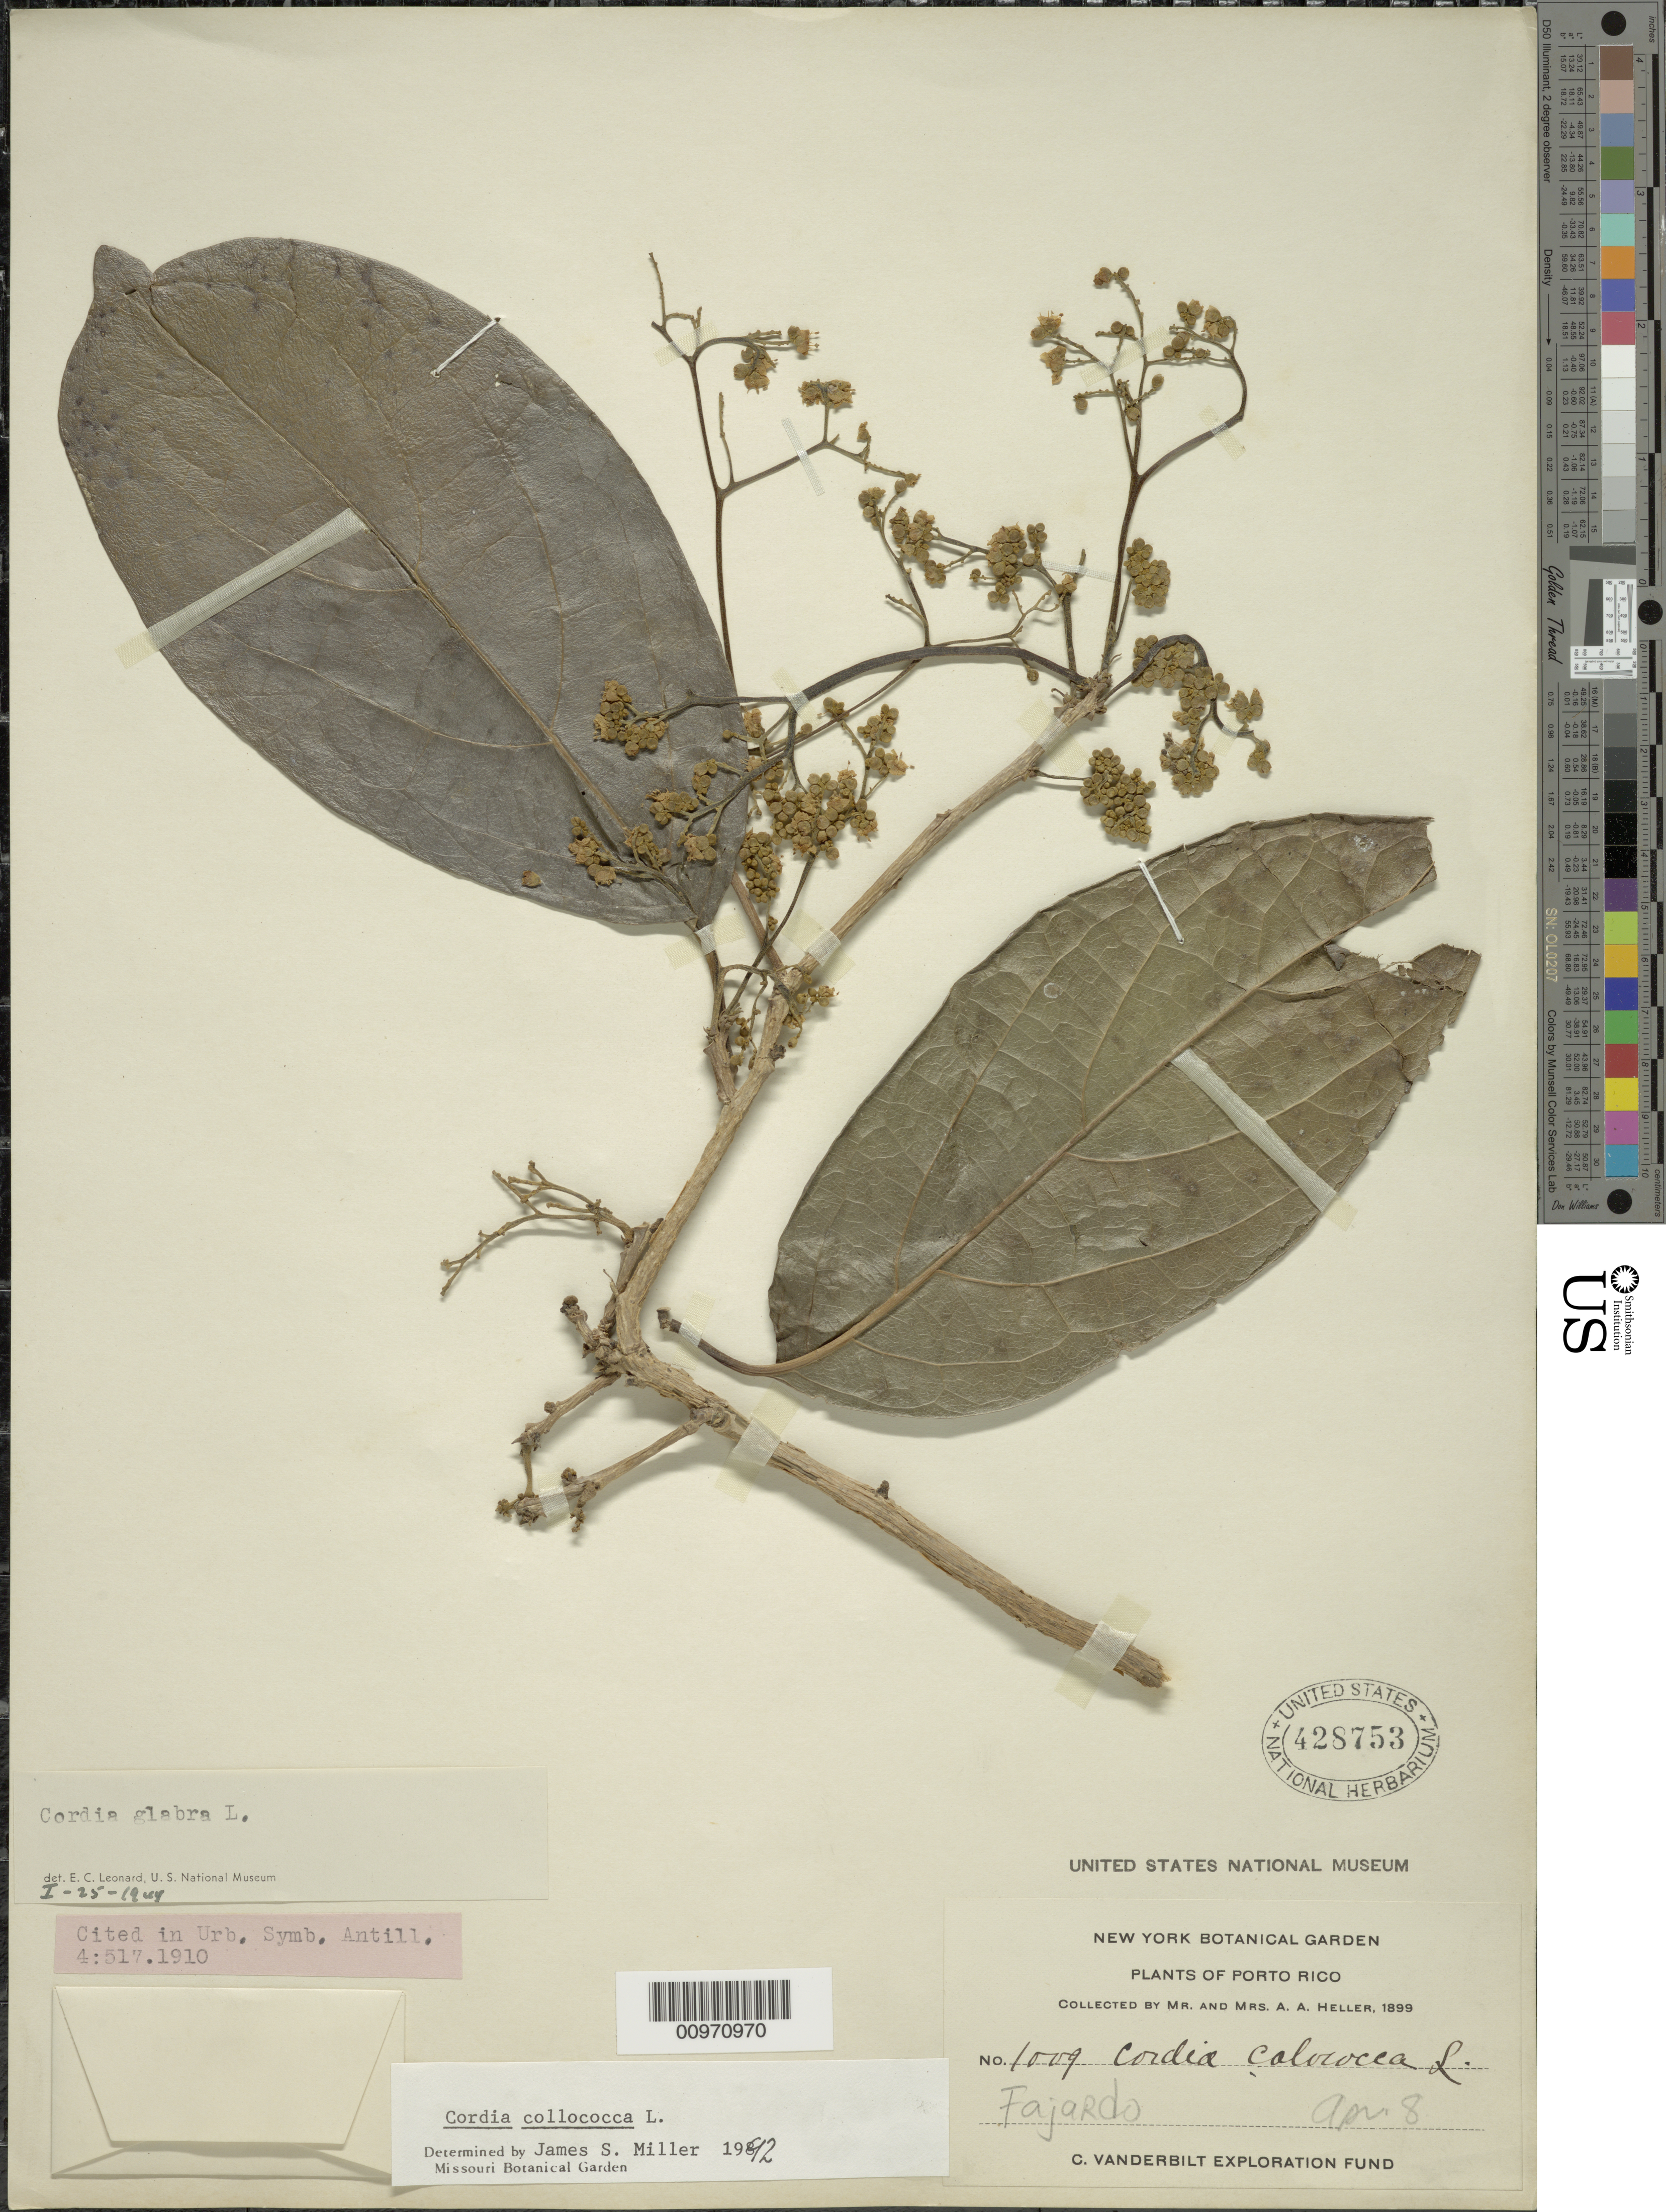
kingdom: Plantae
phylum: Tracheophyta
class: Magnoliopsida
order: Boraginales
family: Cordiaceae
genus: Cordia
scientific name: Cordia collococca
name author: L.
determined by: Miller, James S., (MO), Missouri Botanical Garden (UNITED STATES)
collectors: A. A. Heller & E. G. Heller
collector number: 1009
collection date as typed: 08 Apr 1899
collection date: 1899-04-08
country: Puerto Rico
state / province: Fajardo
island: Puerto Rico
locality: Fajardo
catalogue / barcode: US 428753